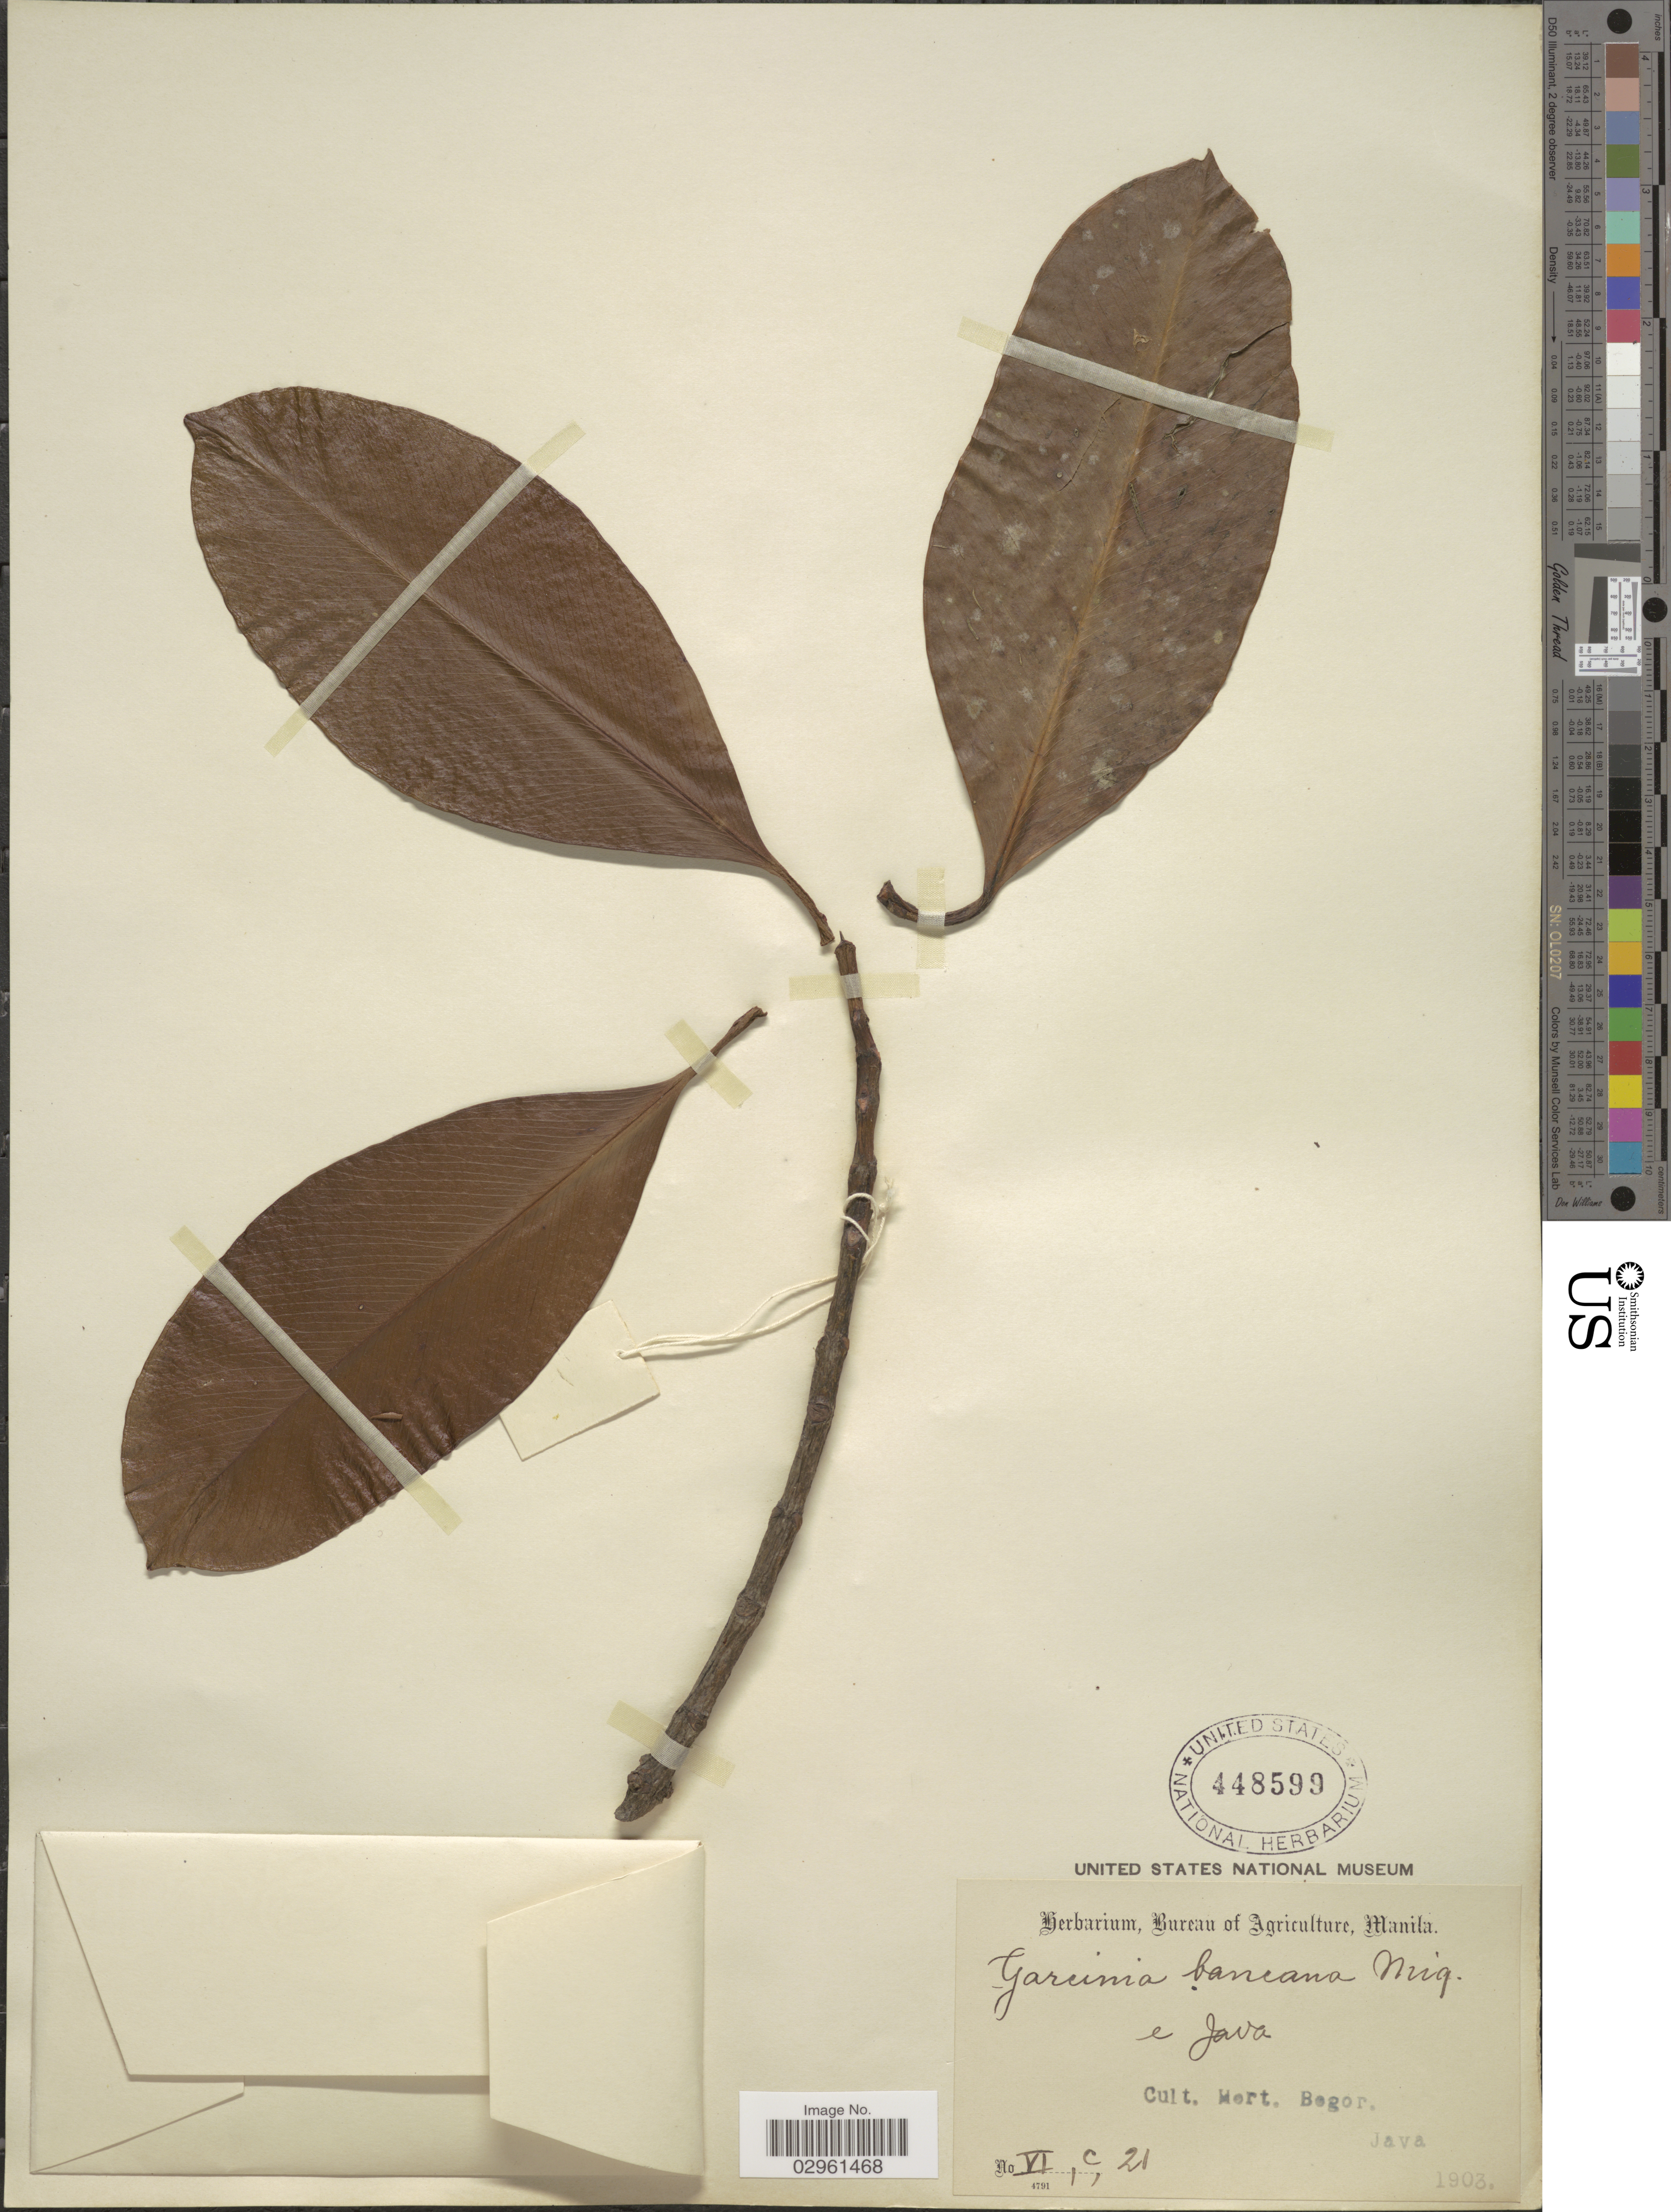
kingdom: Plantae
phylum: Tracheophyta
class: Magnoliopsida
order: Malpighiales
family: Clusiaceae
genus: Garcinia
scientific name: Garcinia bancana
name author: Miq.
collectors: Ex herb. Bureau of Agriculture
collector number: VI,C,21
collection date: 1903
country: Indonesia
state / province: Java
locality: E Java, Cult. Hort. Bogor.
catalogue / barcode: US 448599